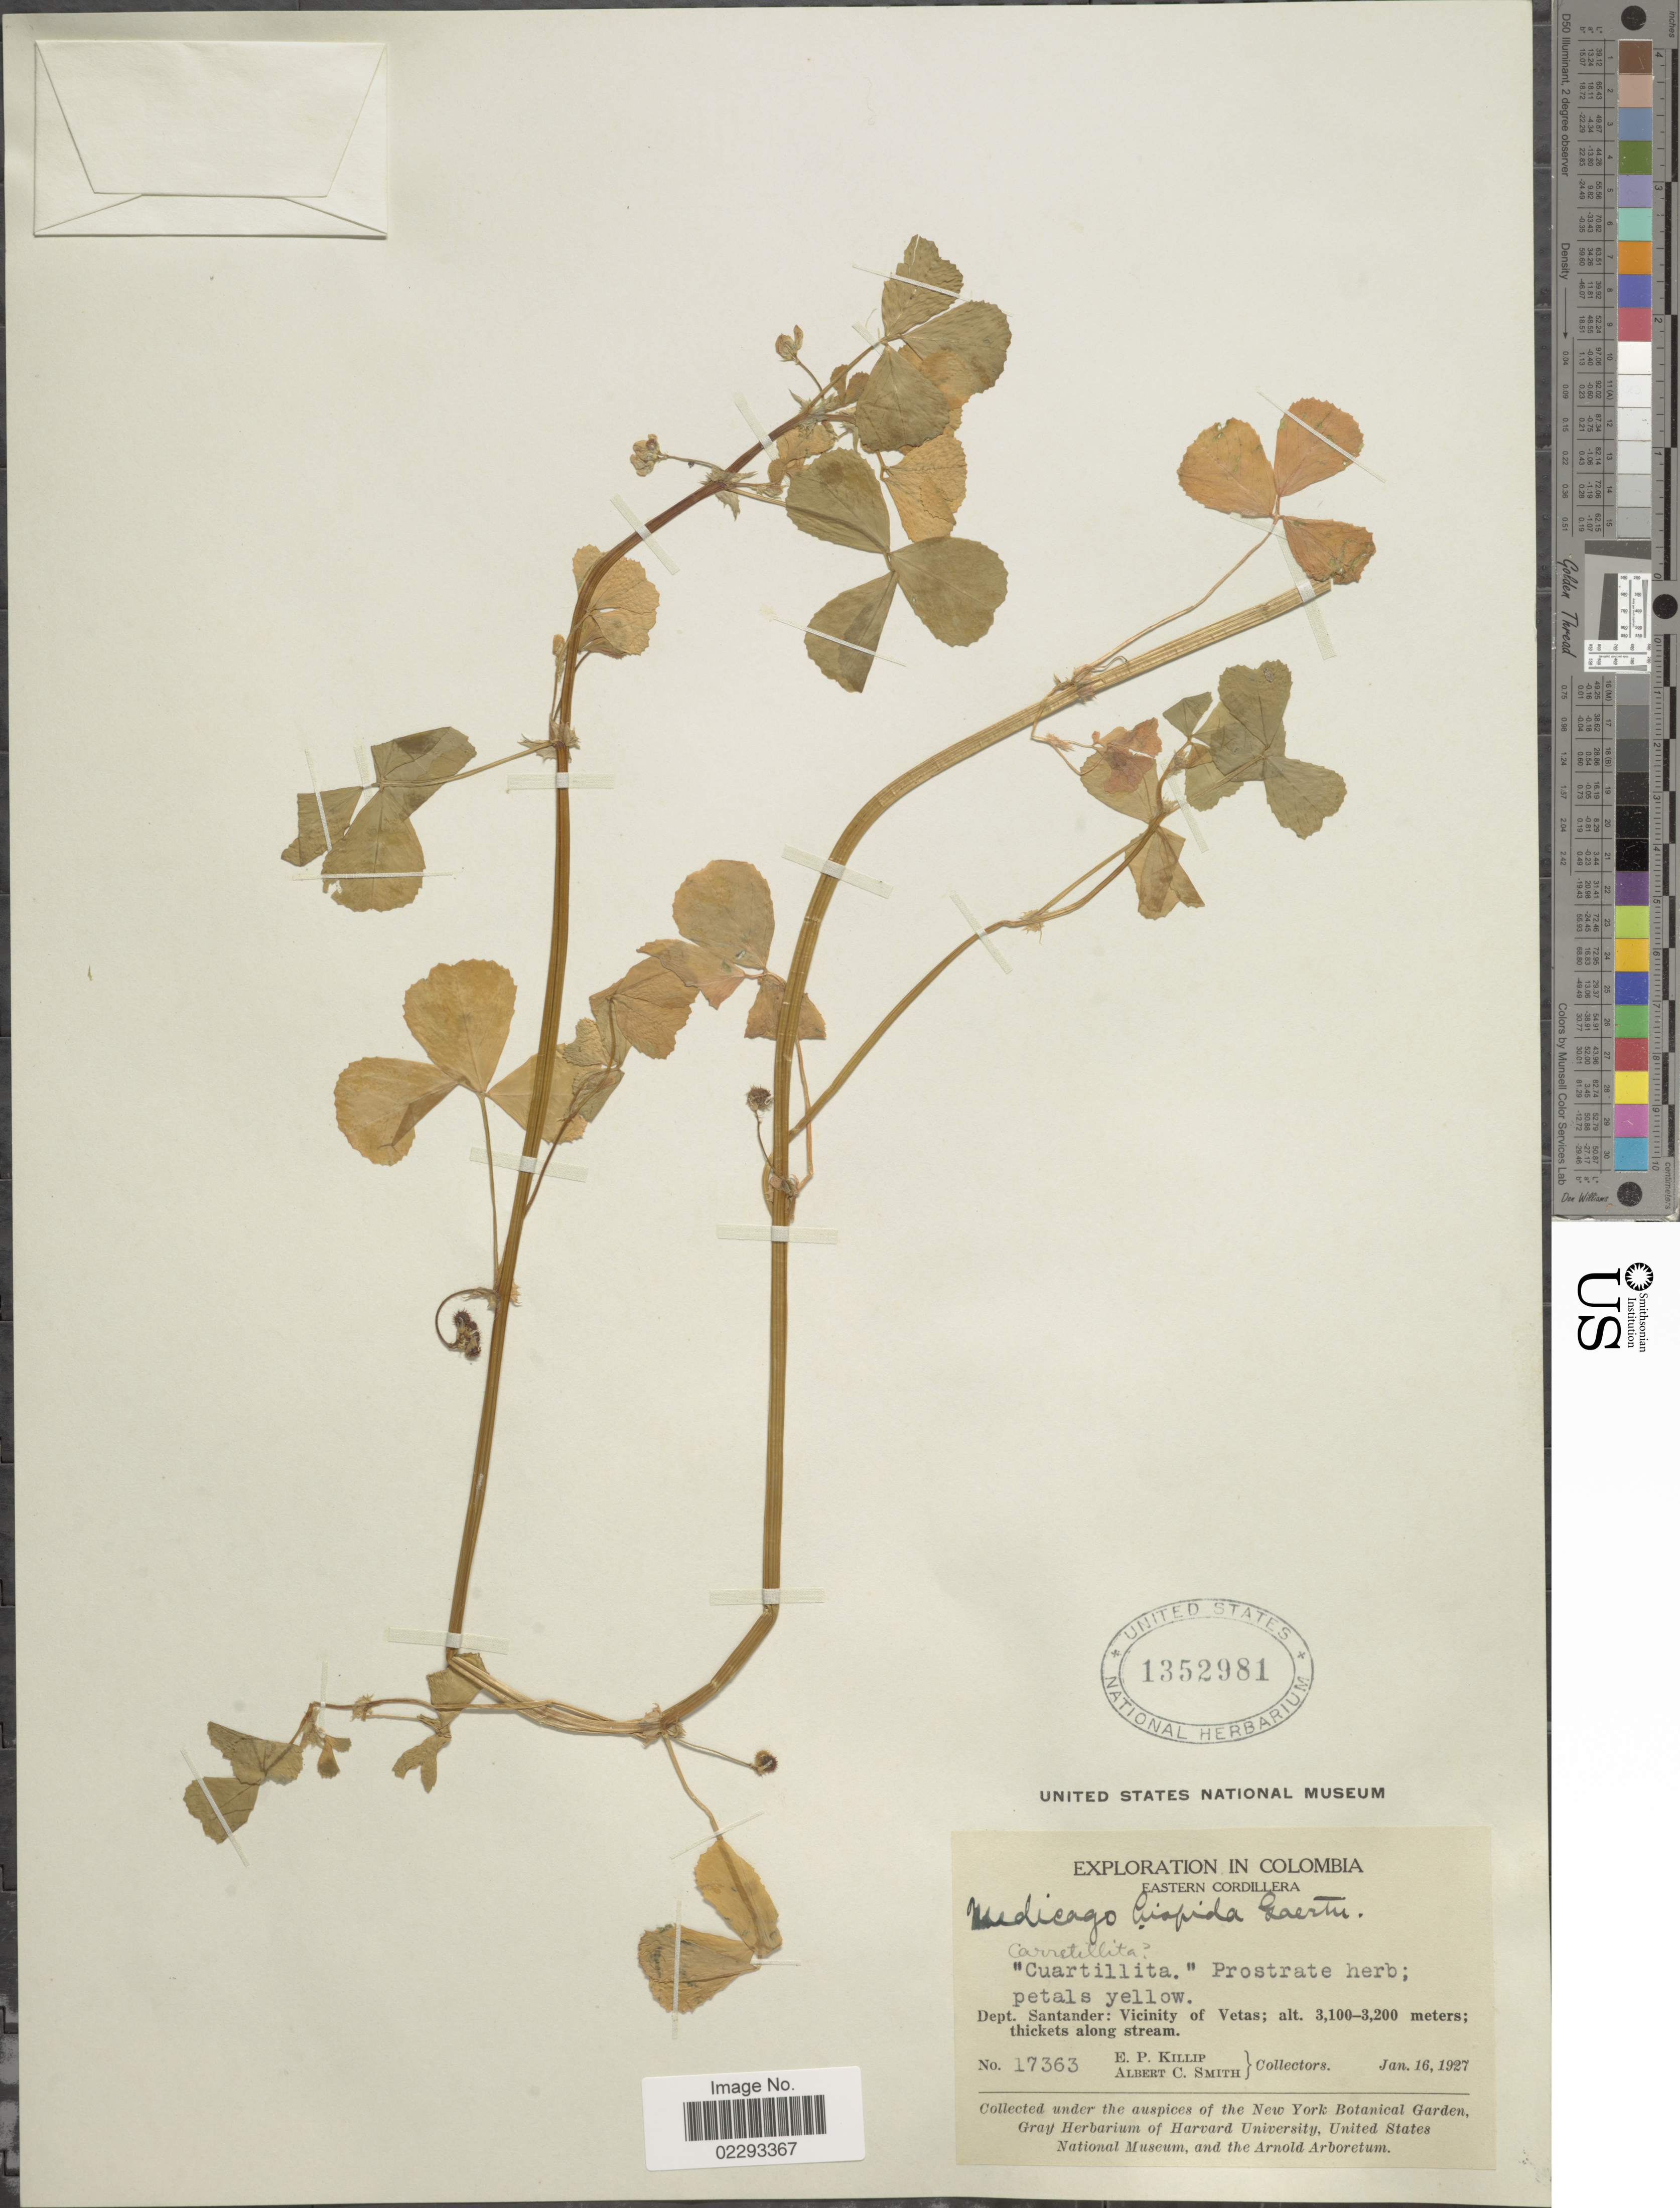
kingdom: Plantae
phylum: Tracheophyta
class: Magnoliopsida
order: Fabales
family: Fabaceae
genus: Medicago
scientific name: Medicago polymorpha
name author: L.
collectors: E. P. Killip & A. C. Smith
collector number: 17363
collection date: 1927-01-16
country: Colombia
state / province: Santander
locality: Eastern Cordillera. Dept. Santander: Vicinity of Vetas, thickets along stream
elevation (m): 3100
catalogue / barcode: US 1352981